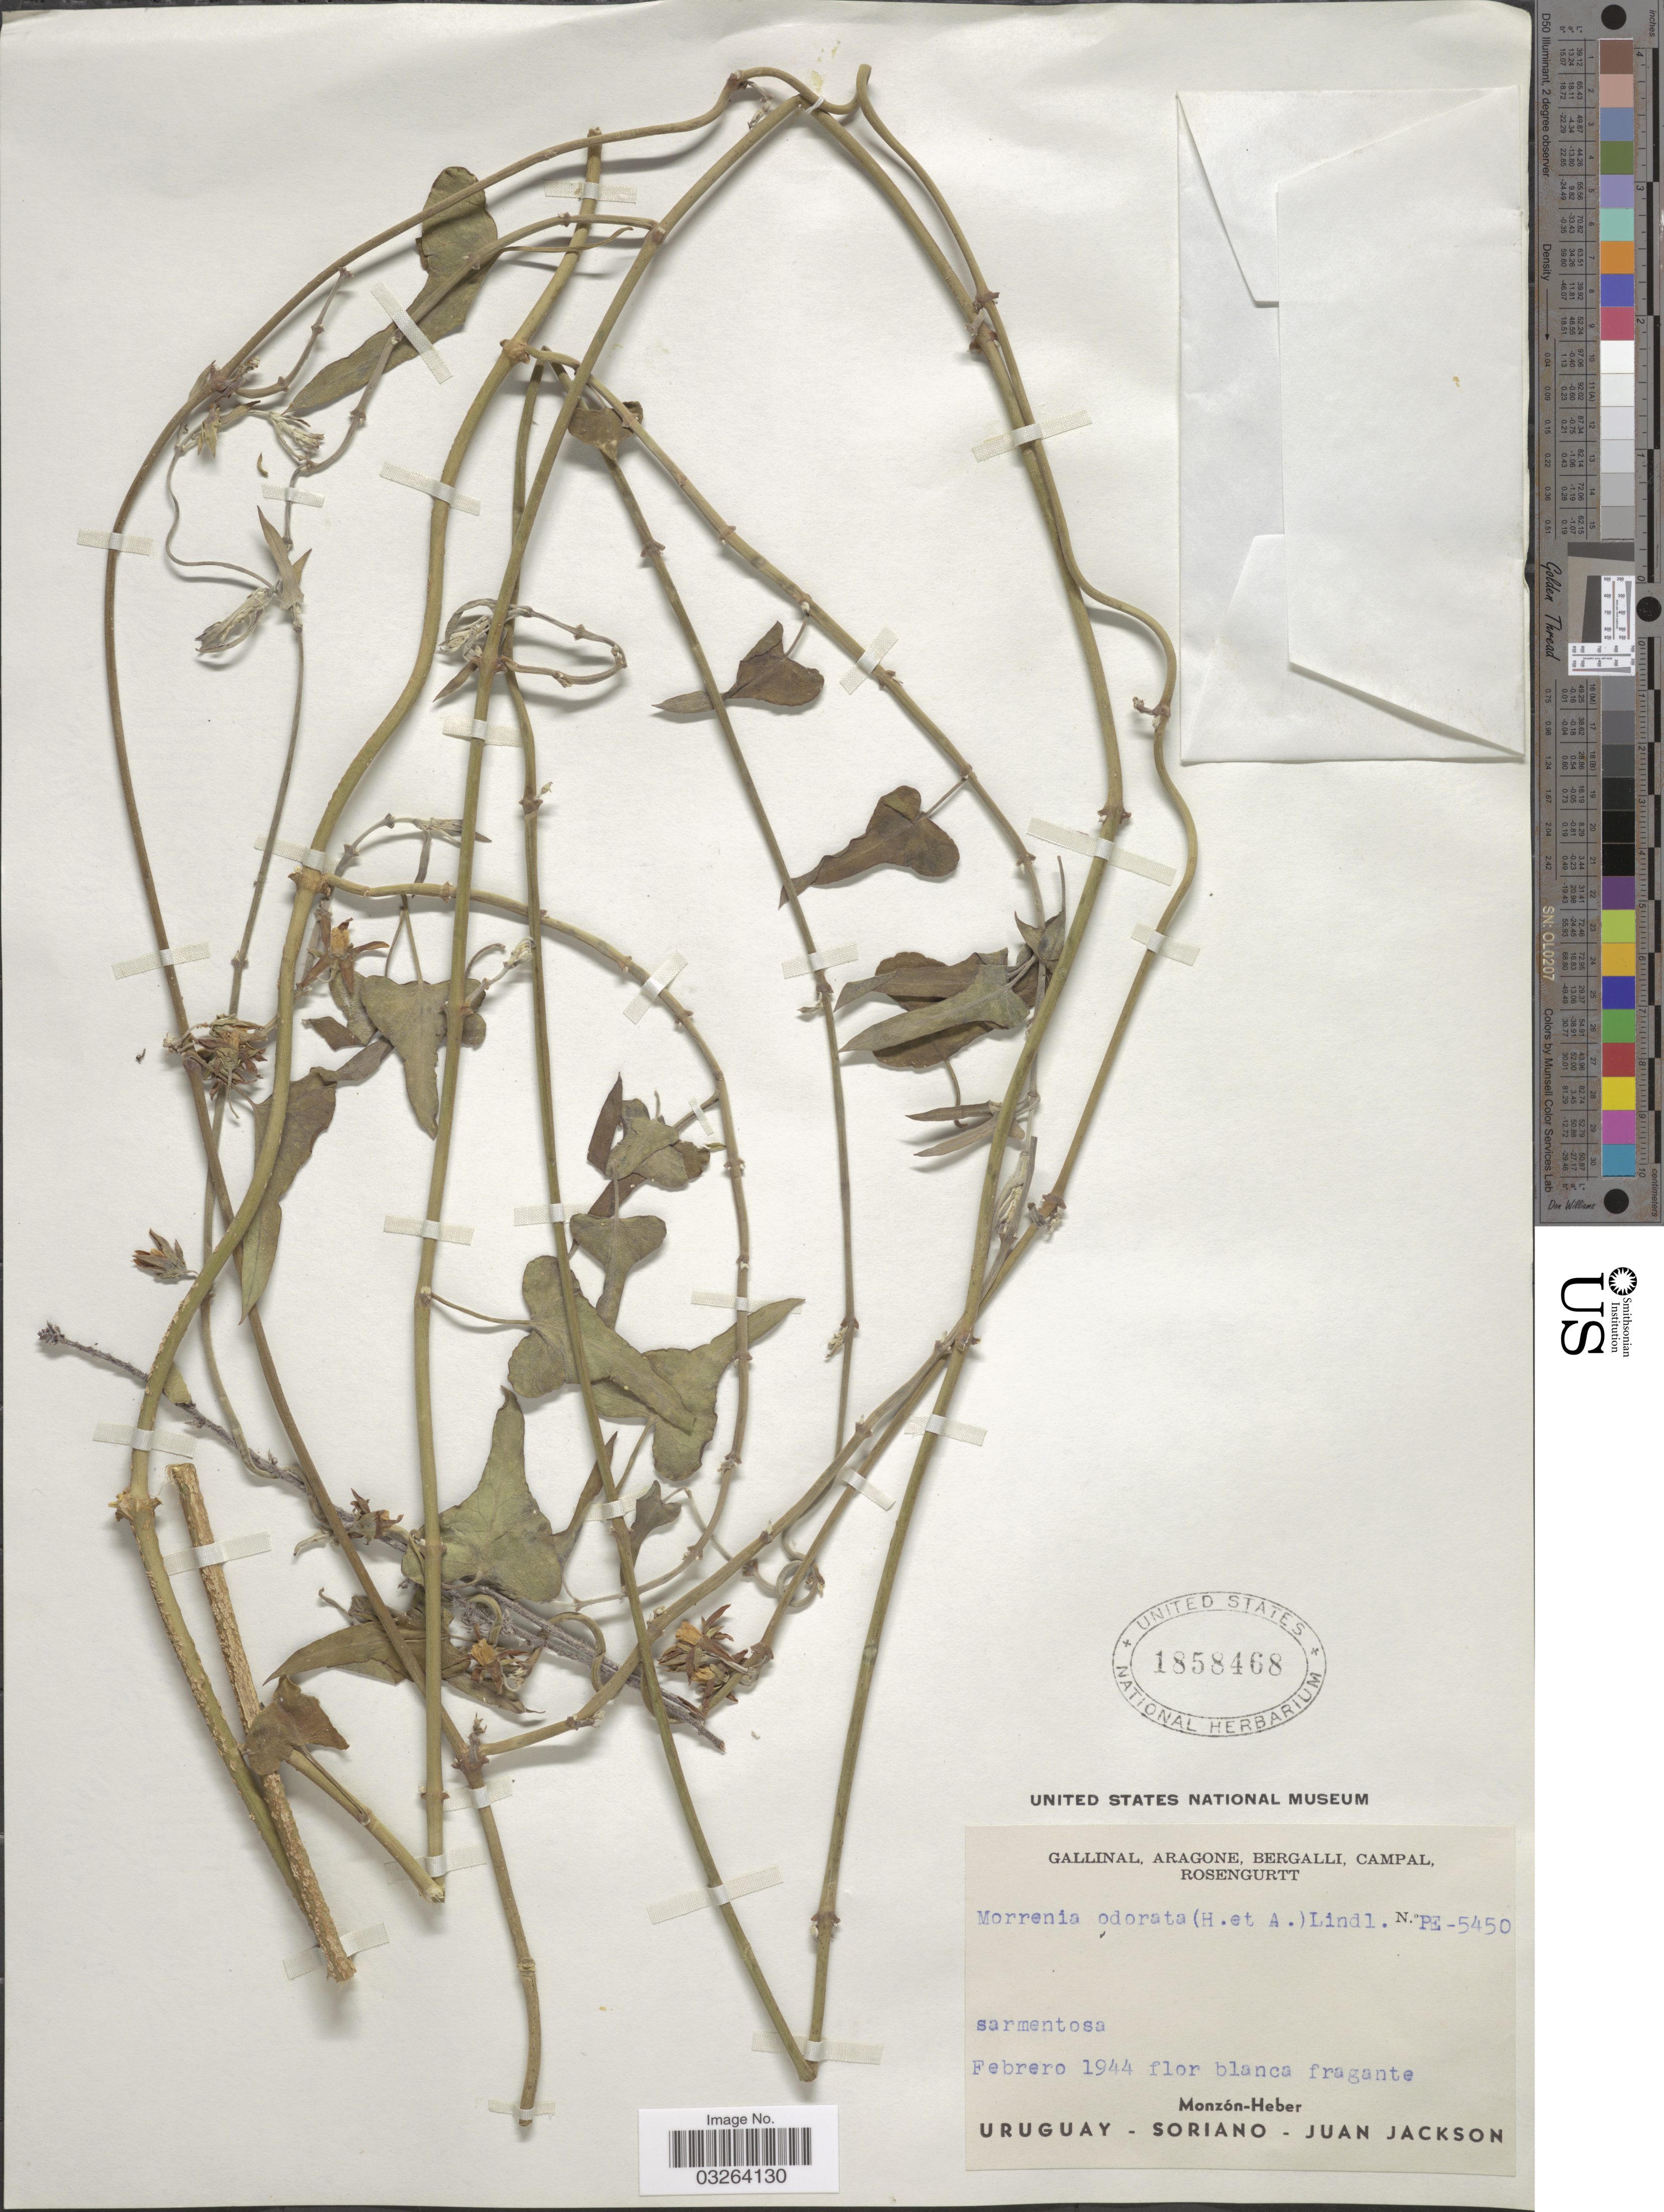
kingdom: Plantae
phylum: Tracheophyta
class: Magnoliopsida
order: Gentianales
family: Apocynaceae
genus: Morrenia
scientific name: Morrenia odorata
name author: (Hook. & Arn.) Lindl.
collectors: Monzon-Heber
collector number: PE-5450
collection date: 1944-02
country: Uruguay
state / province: Soriano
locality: Juan Jackson.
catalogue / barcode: US 1858468